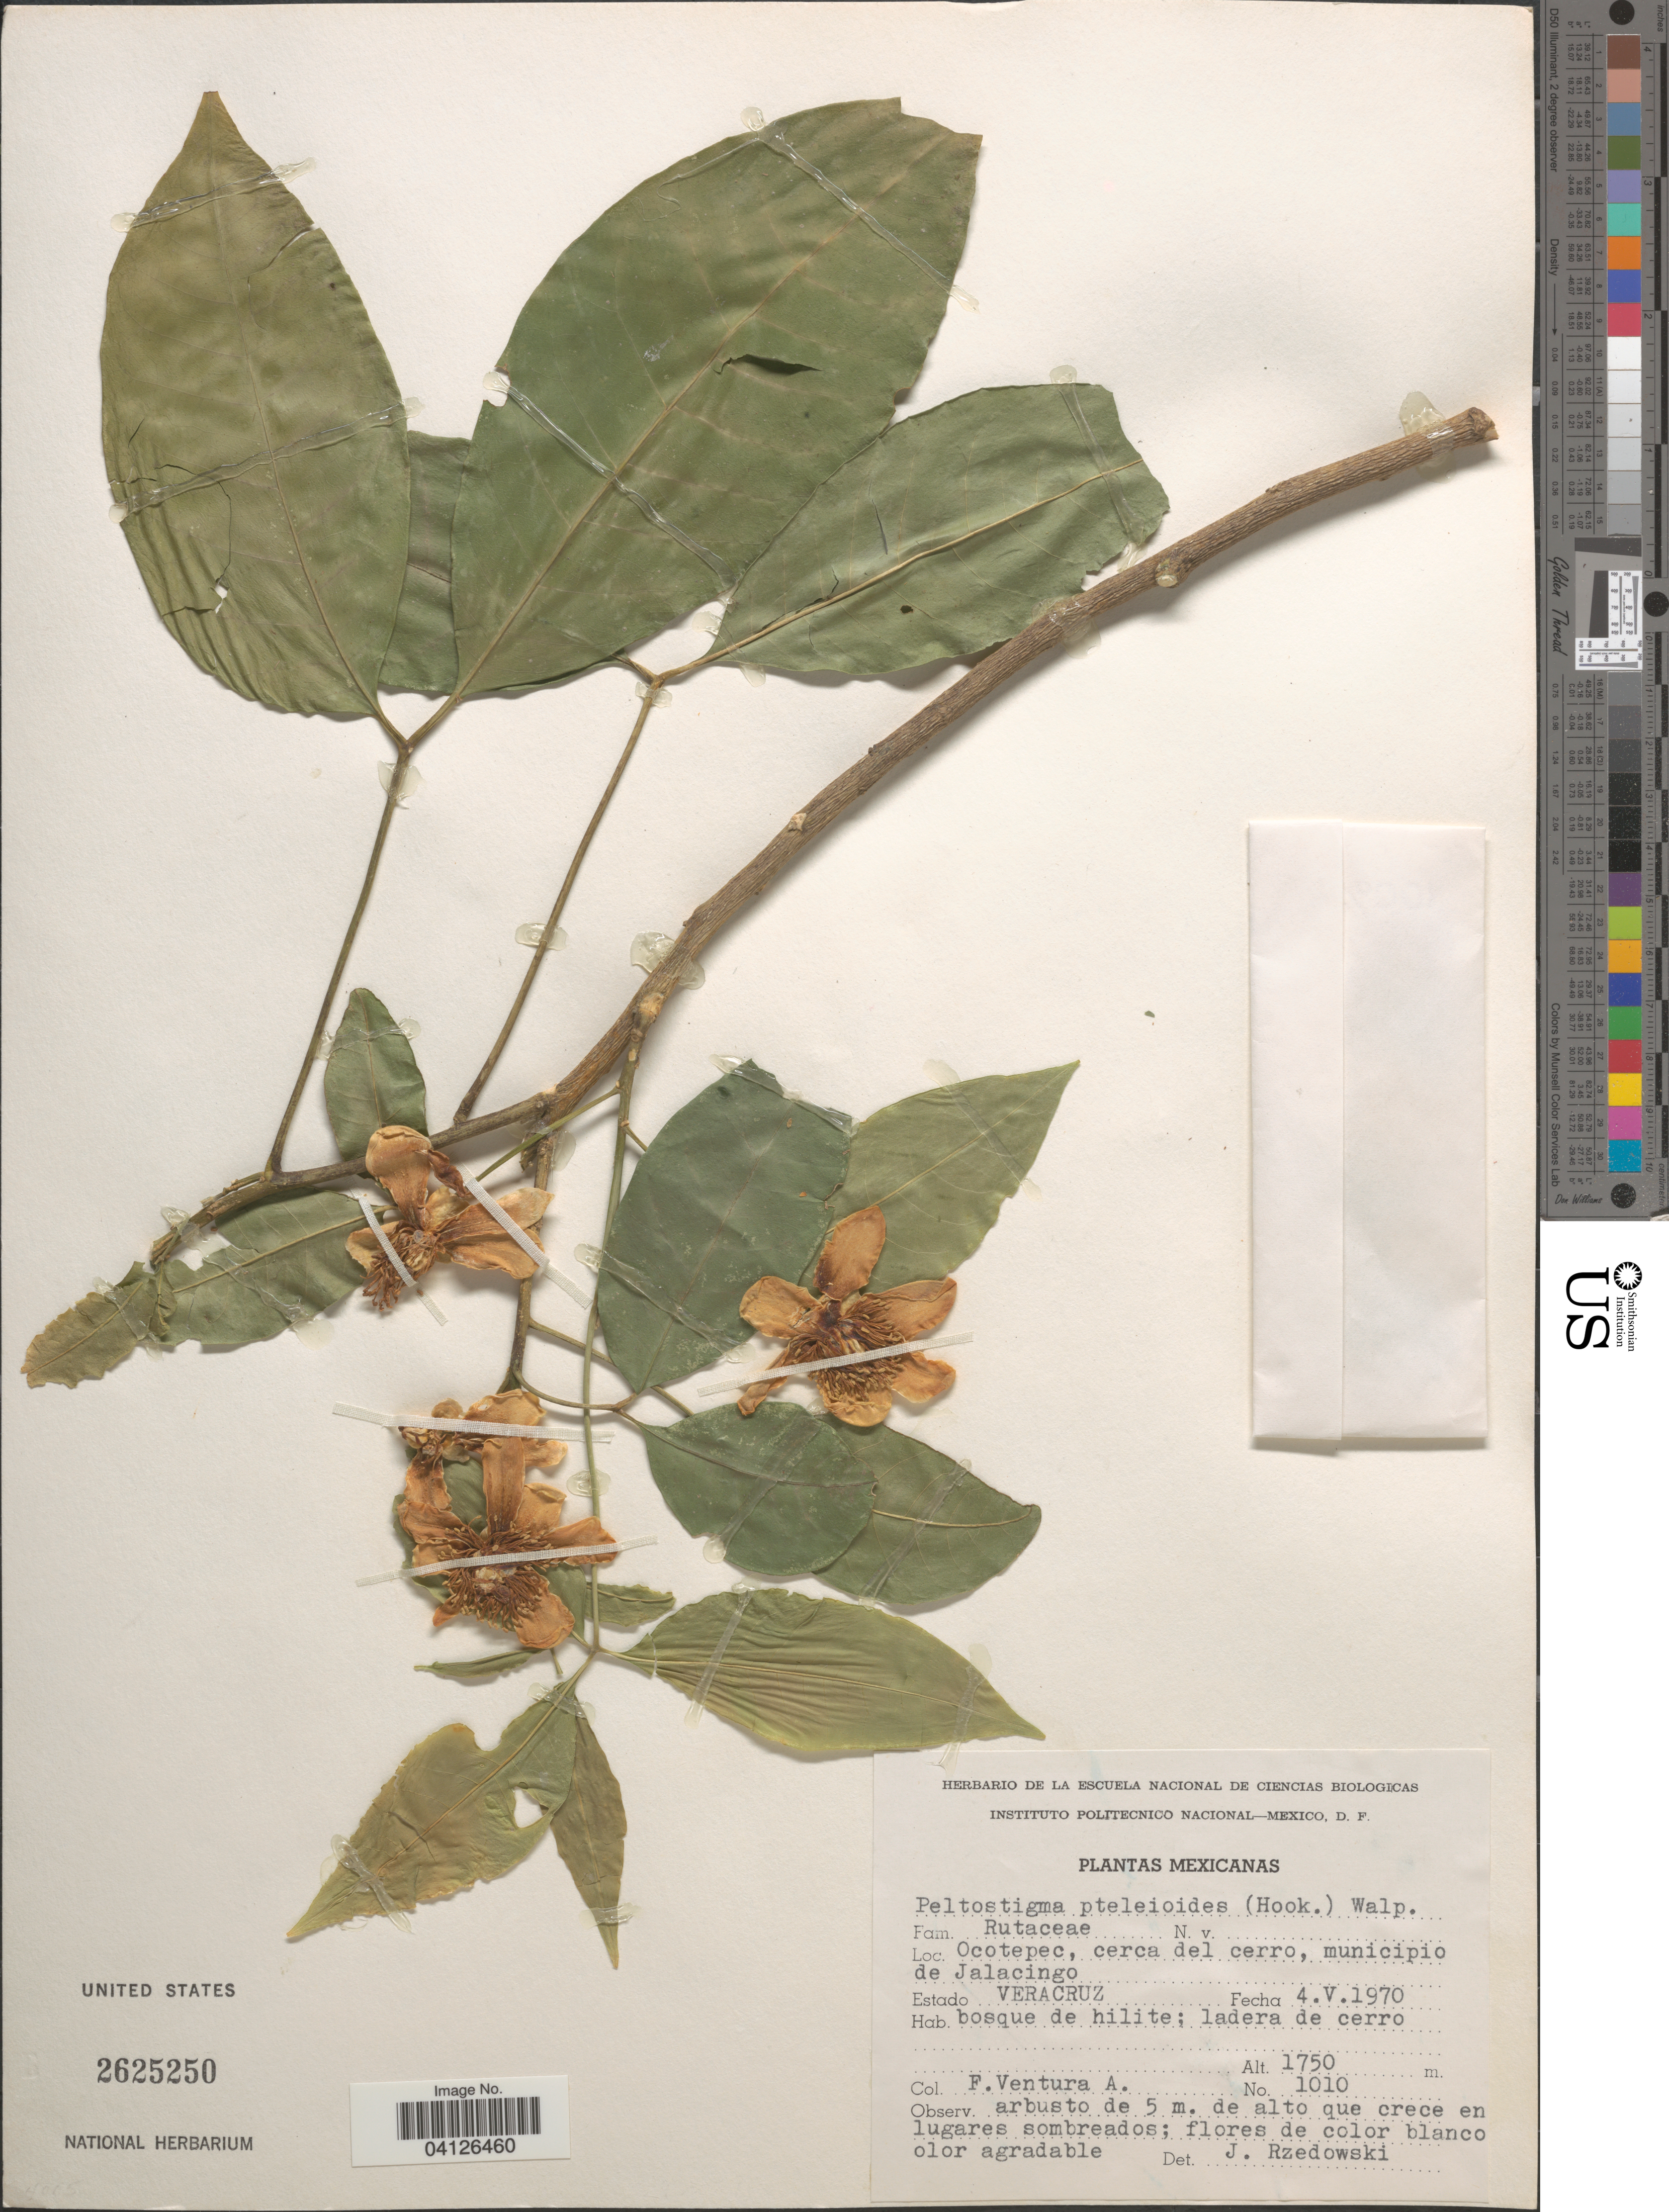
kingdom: Plantae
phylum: Tracheophyta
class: Magnoliopsida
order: Sapindales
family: Rutaceae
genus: Peltostigma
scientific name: Peltostigma pteleoides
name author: (Hook.) Walp.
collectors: F. Ventura A.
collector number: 1010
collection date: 1970-05-04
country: Mexico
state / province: Veracruz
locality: Ocotepec, cerca del cerro, municipio de Jalacingo. Estado Veracruz.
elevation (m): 1750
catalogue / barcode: US 2625250